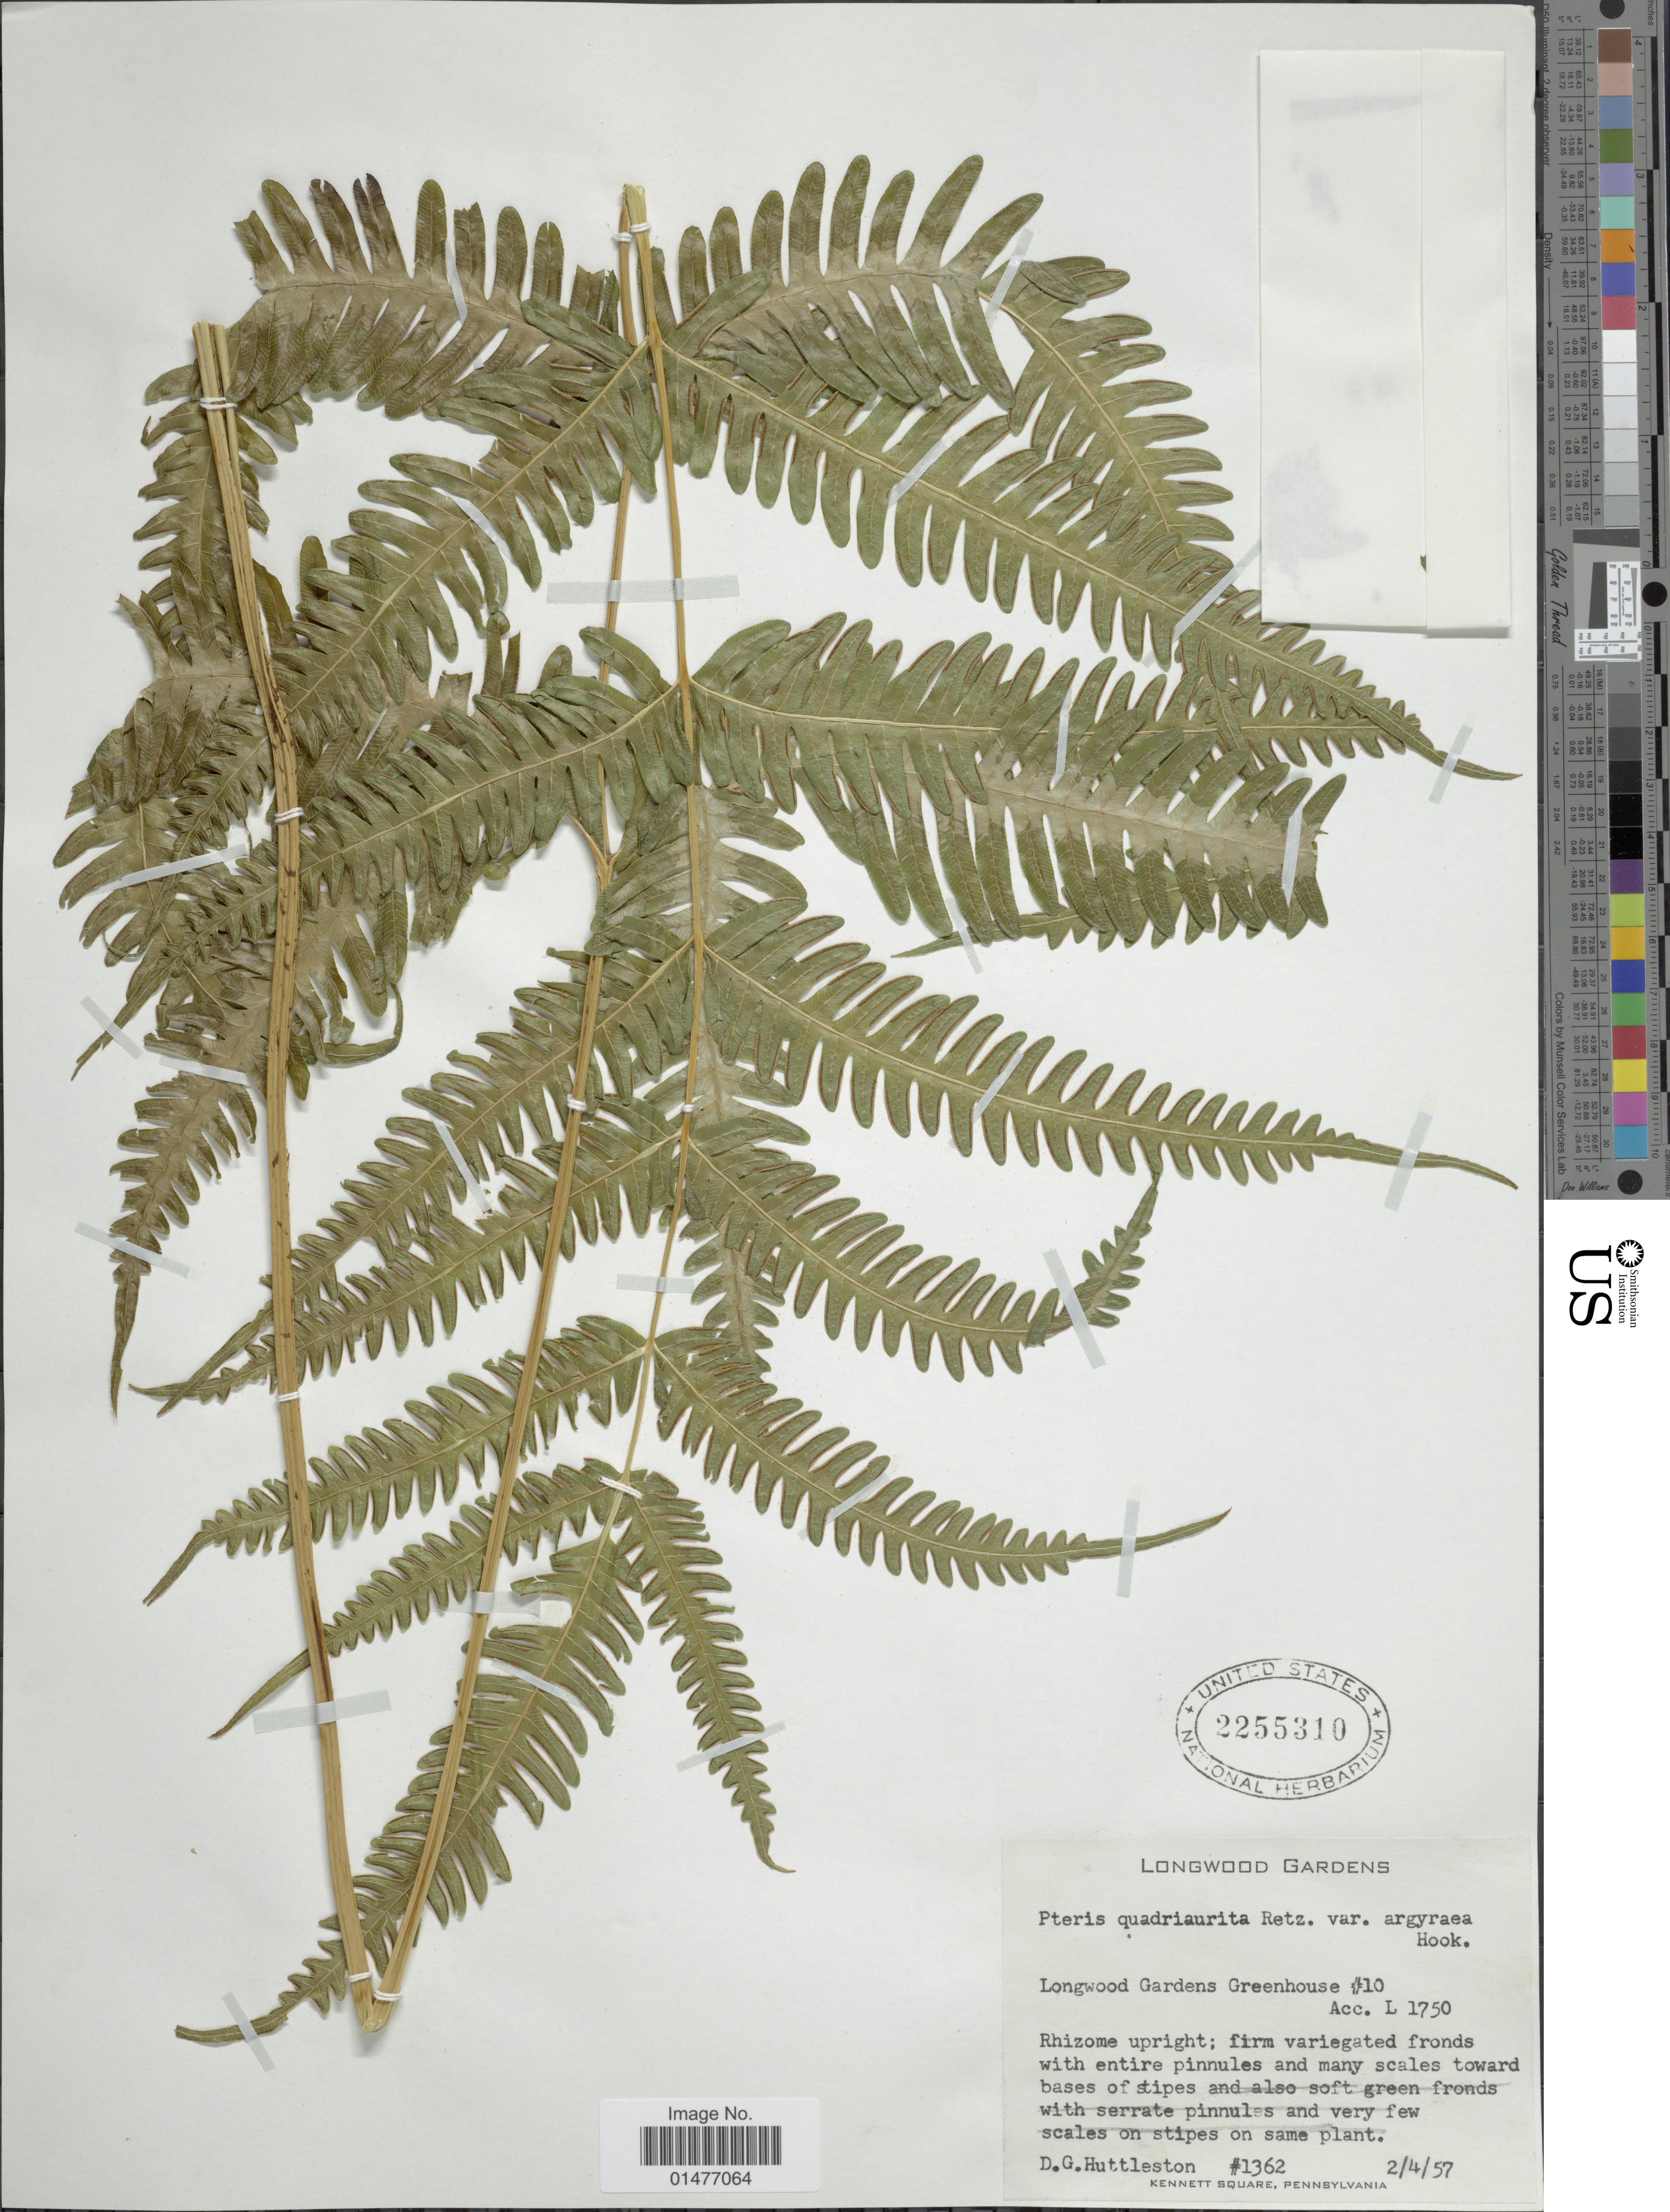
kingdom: Plantae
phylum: Tracheophyta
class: Polypodiopsida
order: Polypodiales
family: Pteridaceae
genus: Pteris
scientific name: Pteris quadriaurita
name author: Retz.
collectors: D. G. Huttleston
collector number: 1362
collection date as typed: Transcribed d/m/y: 4/2/57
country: United States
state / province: Pennsylvania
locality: Longwood Gardens Greenhouse #10, Acc. L 1750, Kennett Square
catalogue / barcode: US 2255310